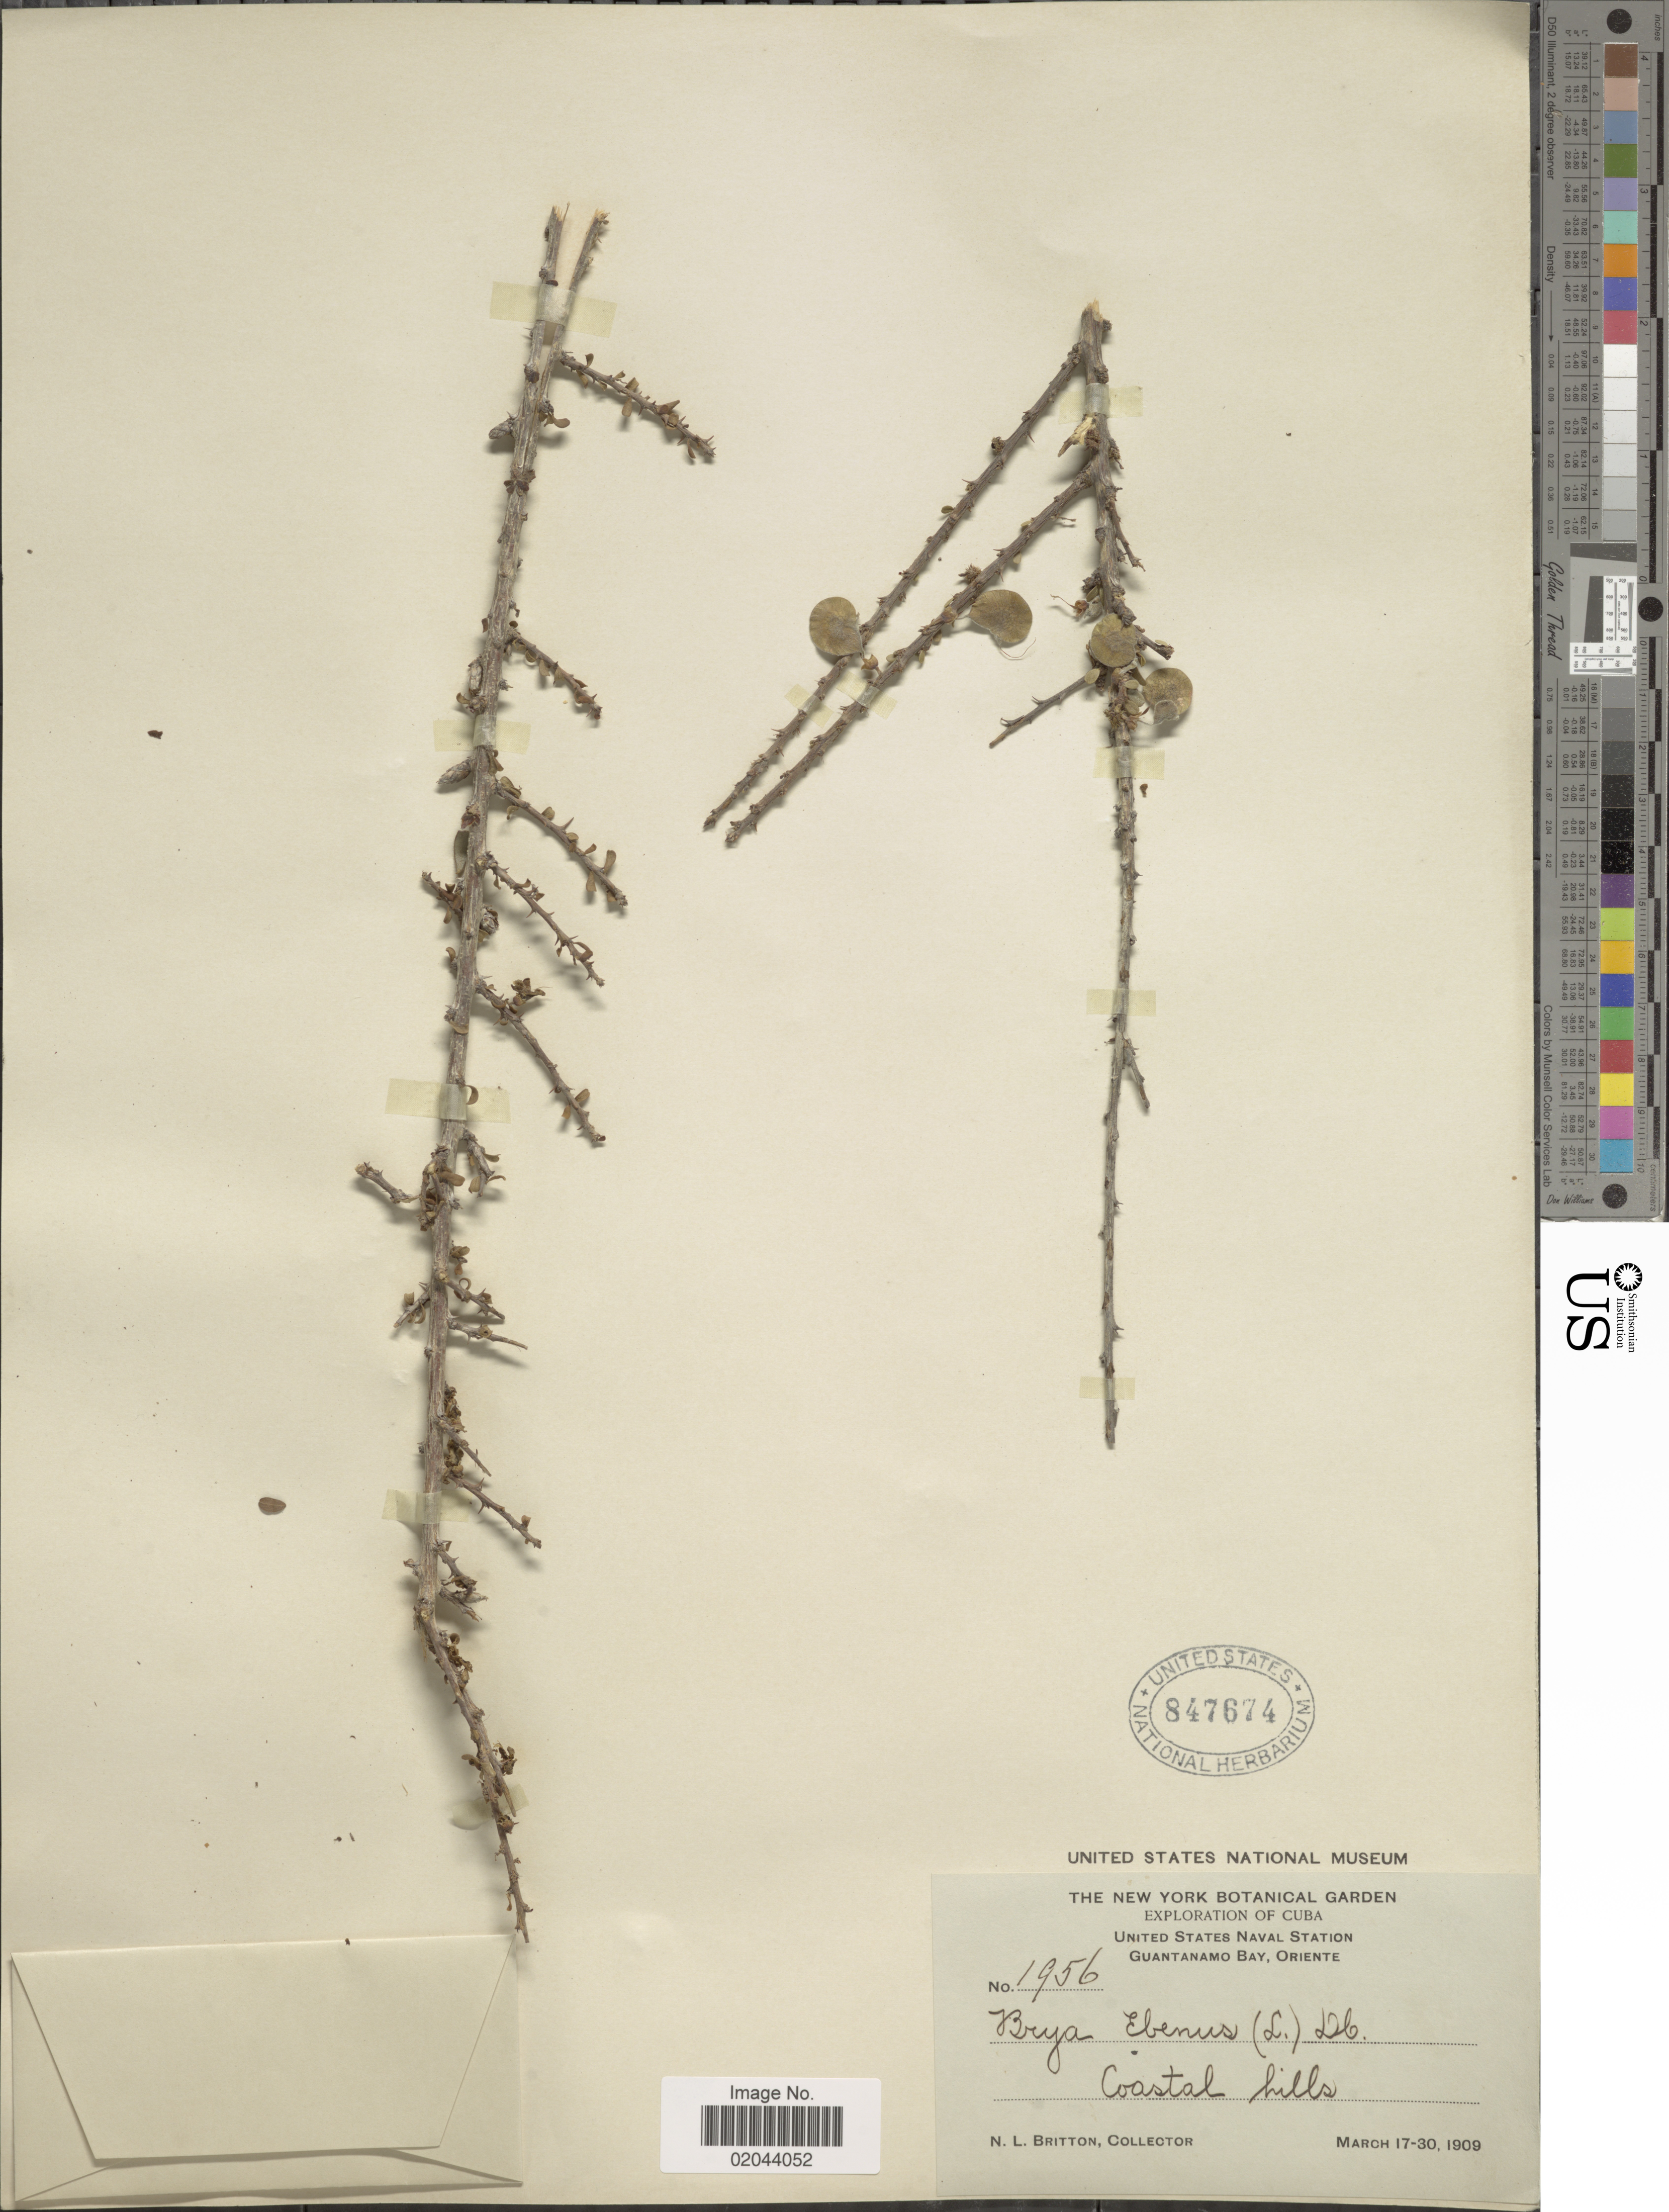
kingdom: Plantae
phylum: Tracheophyta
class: Magnoliopsida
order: Fabales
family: Fabaceae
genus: Brya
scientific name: Brya ebenus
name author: (L.) DC.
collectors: N. Britton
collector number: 1956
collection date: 1909-03-17/1909-03-30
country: Cuba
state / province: Oriente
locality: United States Naval Station, Guantanamo Bay, Coastal hills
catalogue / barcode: US 847674